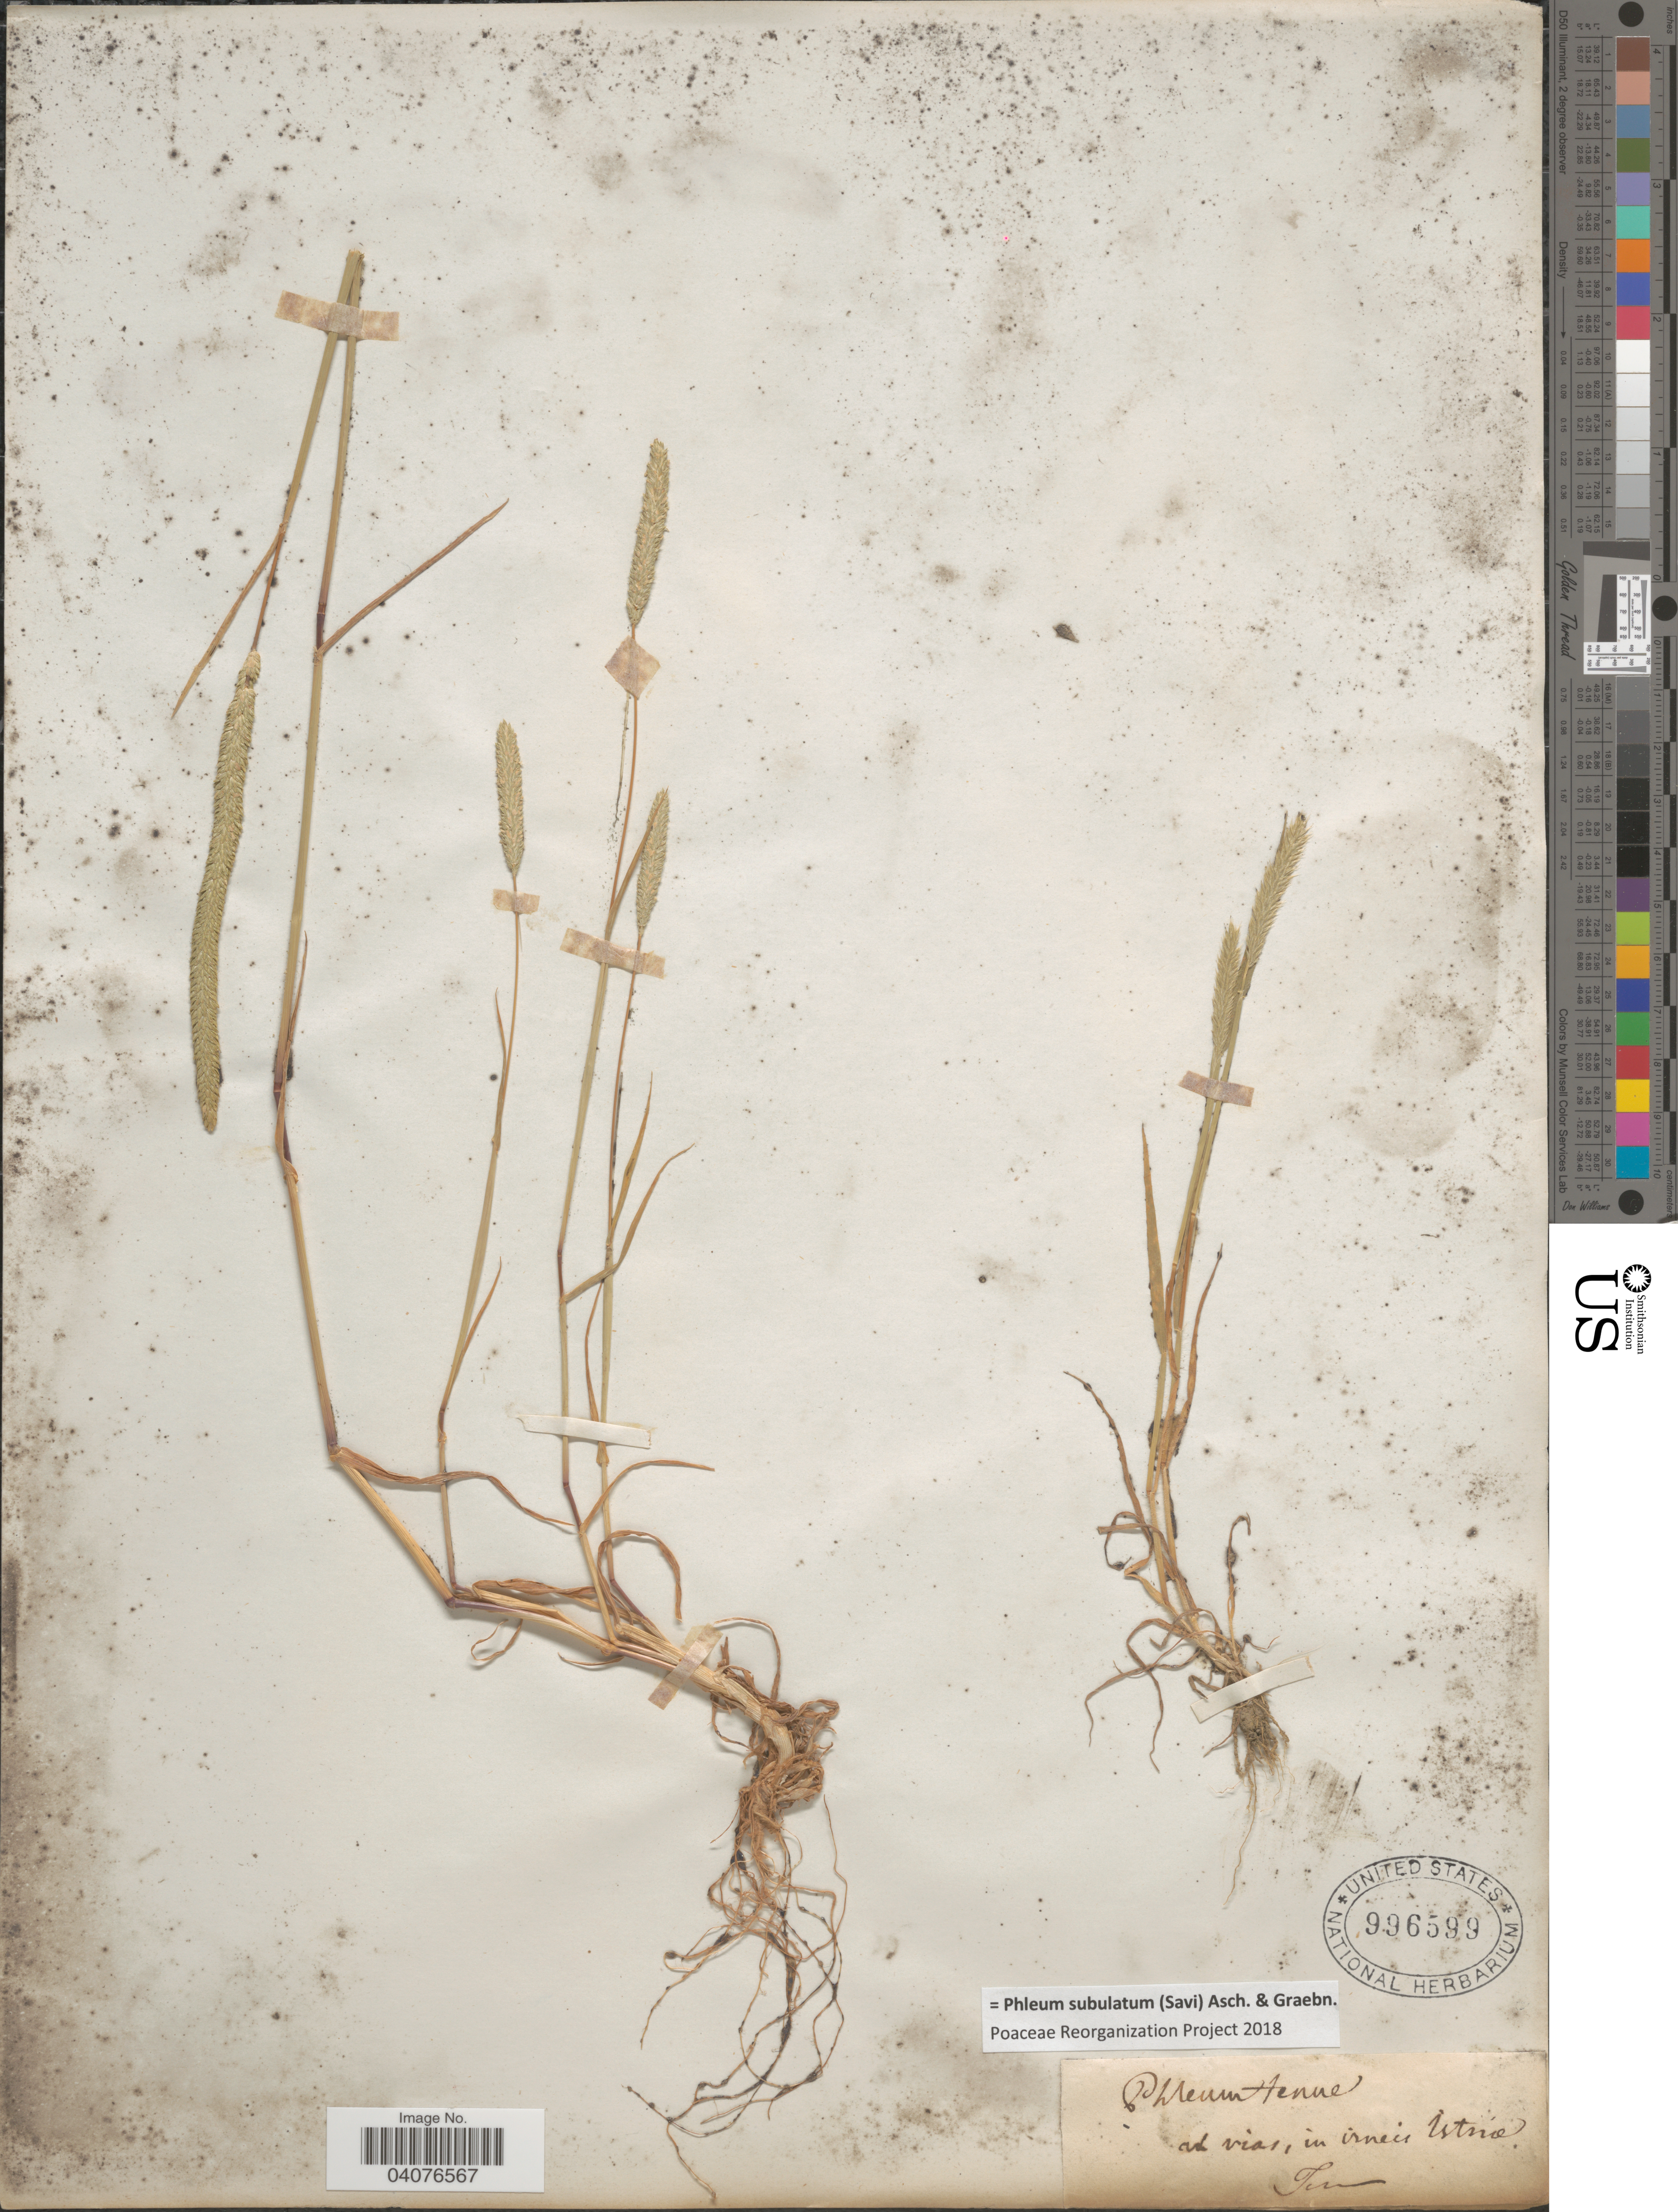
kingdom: Plantae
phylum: Tracheophyta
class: Liliopsida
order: Poales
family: Poaceae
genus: Phleum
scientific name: Phleum subulatum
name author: (Savi) Asch. & Graeb.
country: Croatia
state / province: Istria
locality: Ad vias, in irneis istrie.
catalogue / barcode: US 996599